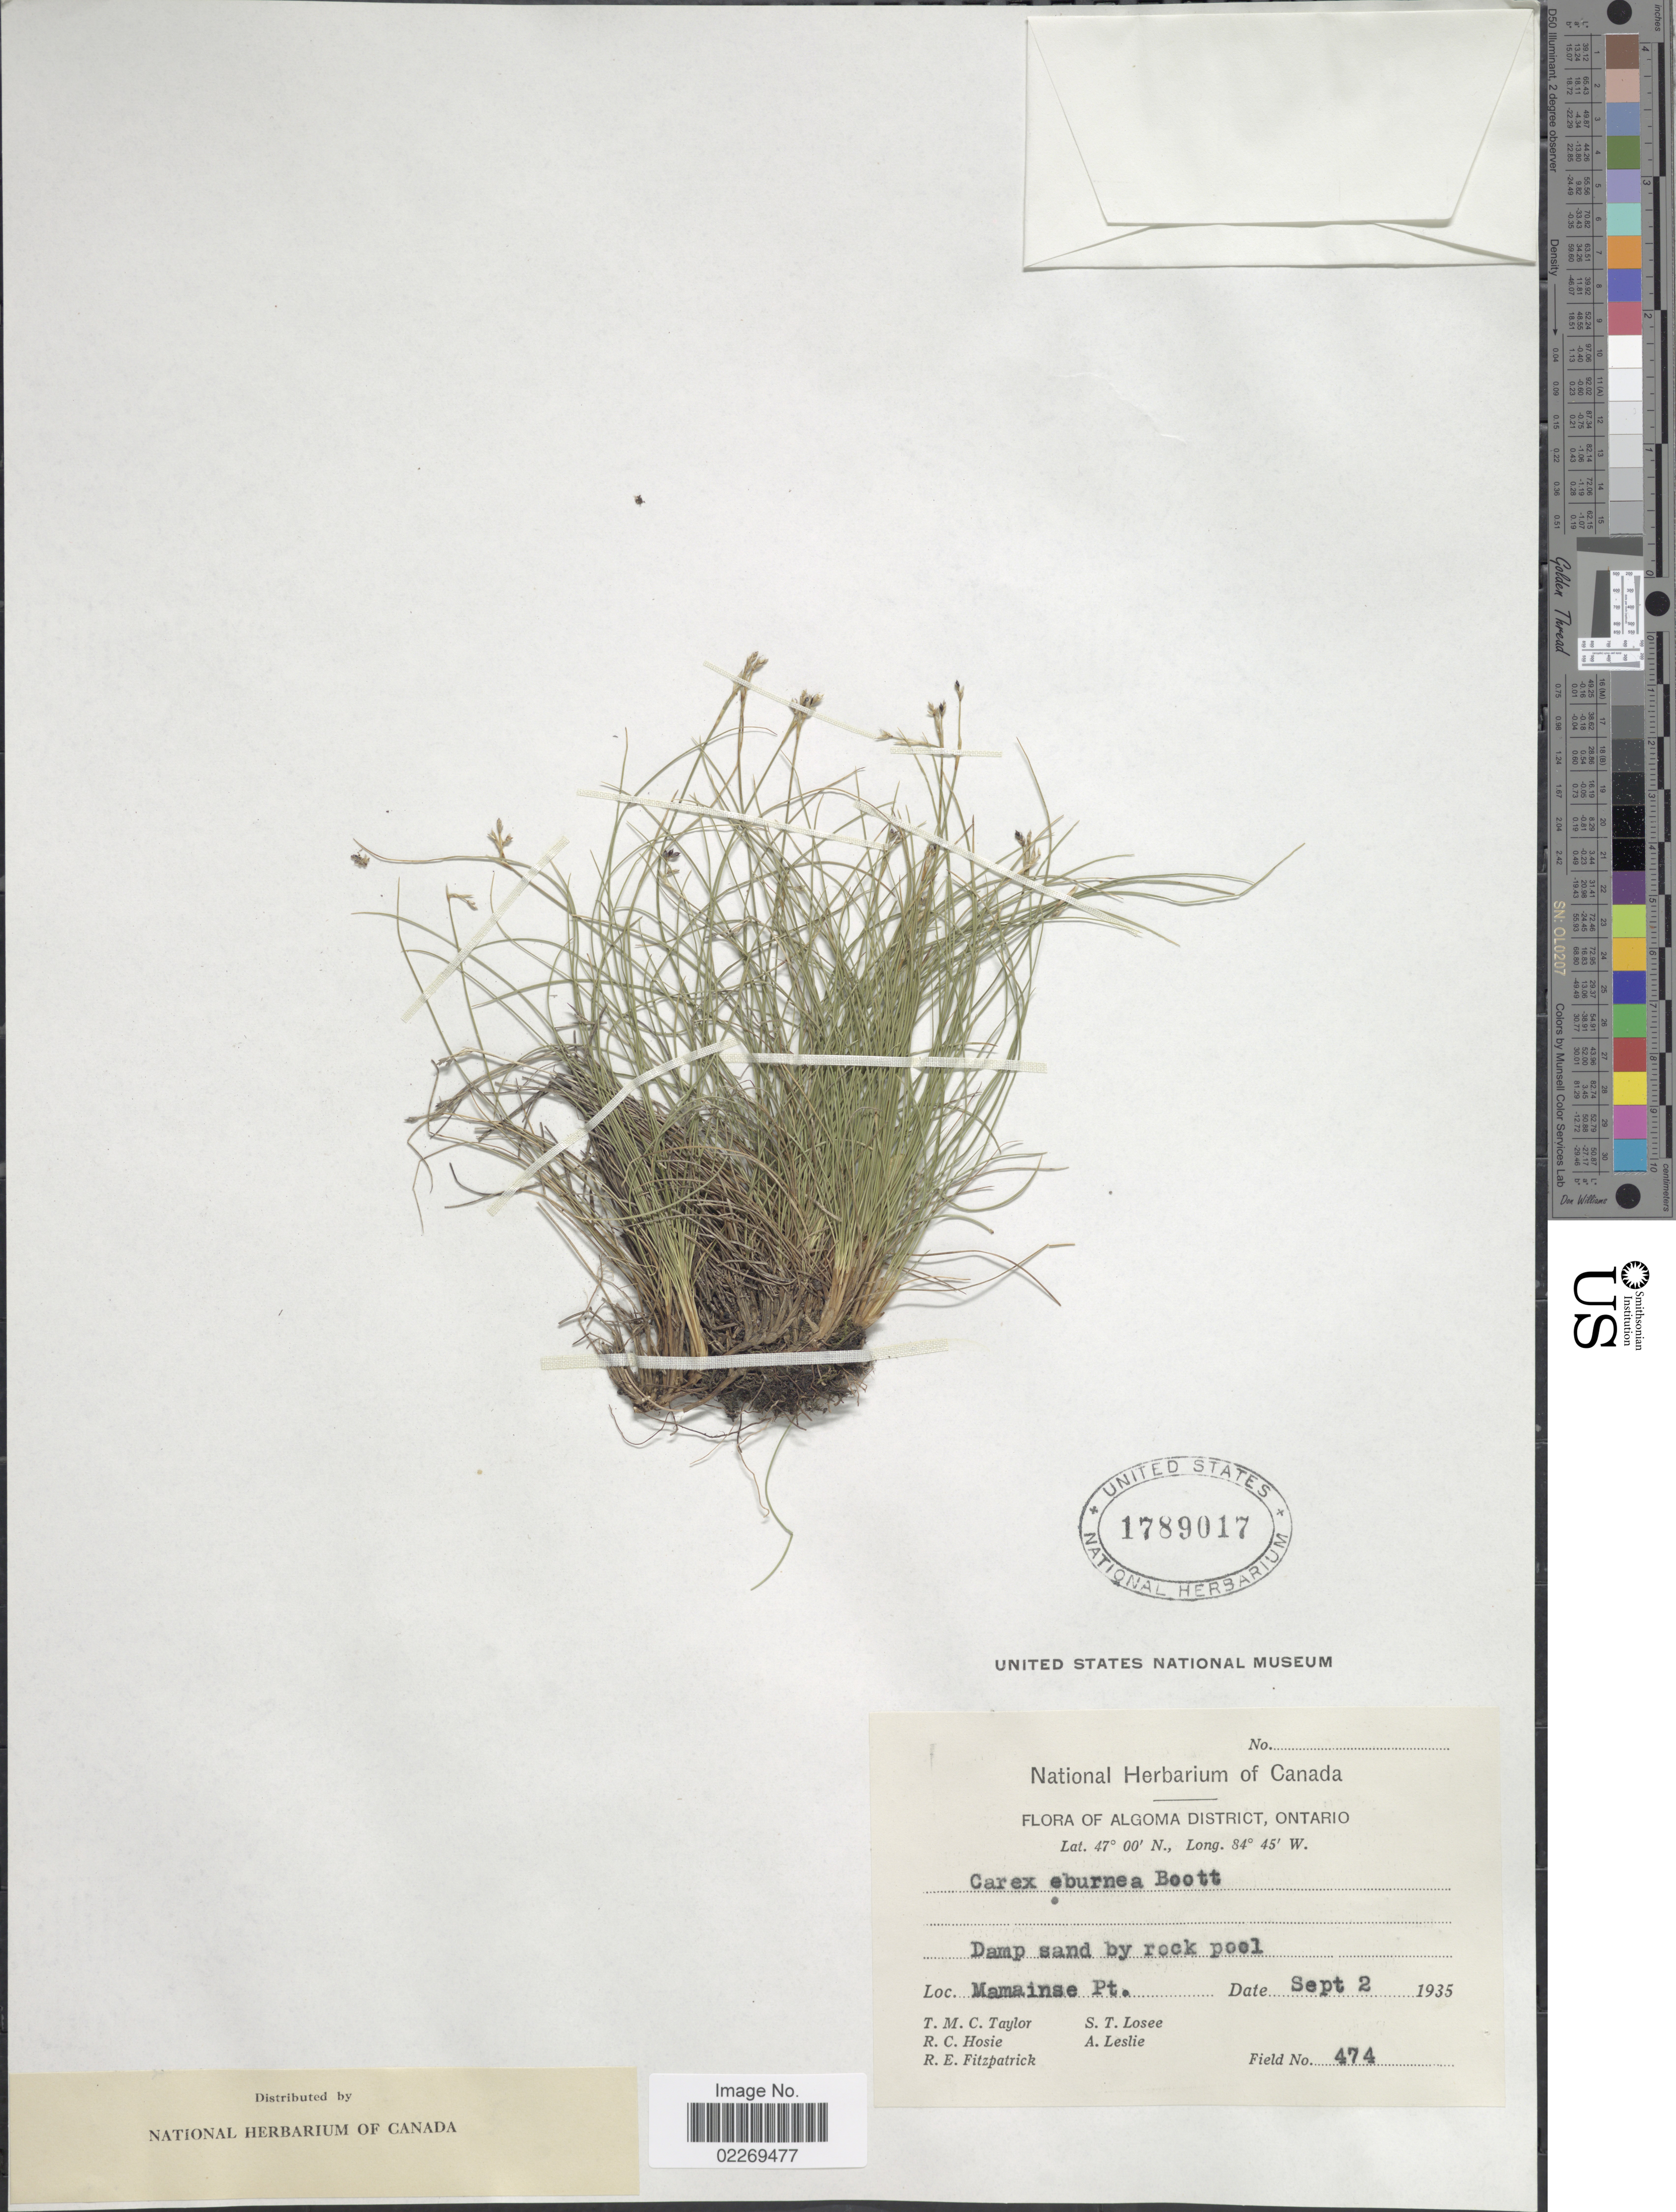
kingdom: Plantae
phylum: Tracheophyta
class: Liliopsida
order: Poales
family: Cyperaceae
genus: Carex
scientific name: Carex eburnea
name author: Boott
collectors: T. M. C. Taylor, R. Hosie, R. Fitzpatrick, S. Losee & A. Leslie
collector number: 474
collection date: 1935-09-02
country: Canada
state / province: Ontario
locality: Algoma District, Mamainse Pt.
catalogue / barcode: US 1789017